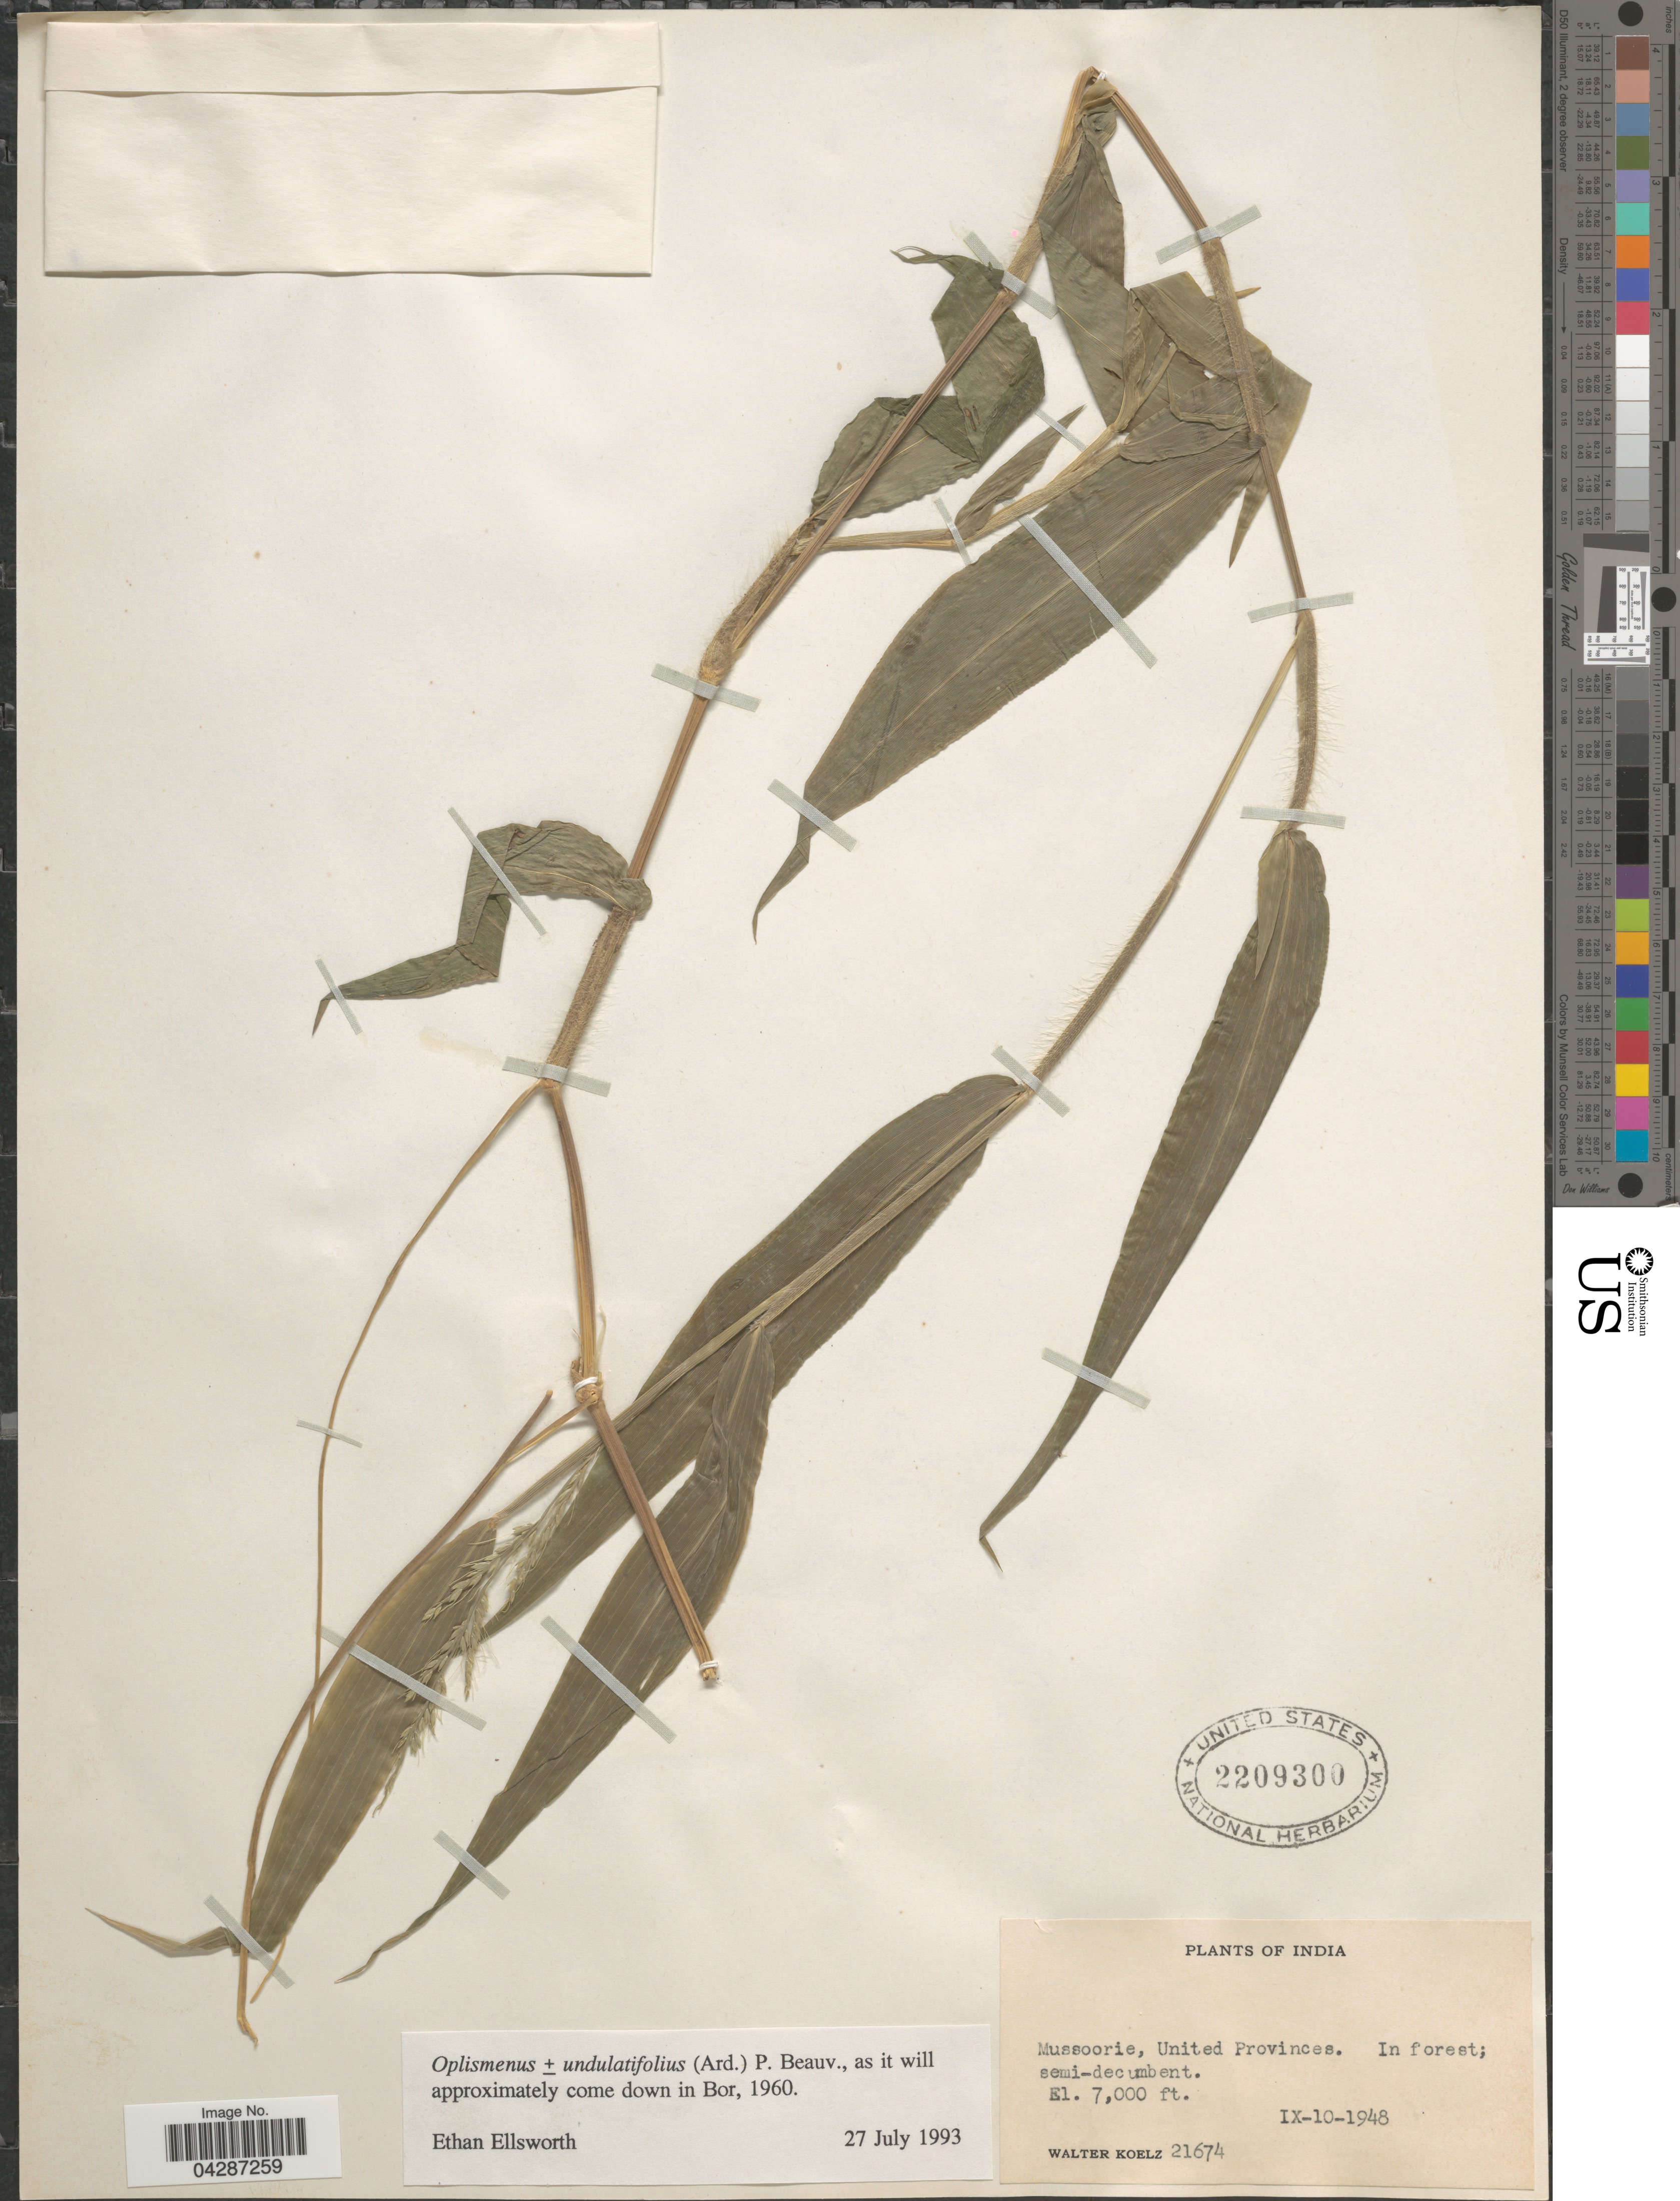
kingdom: Plantae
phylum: Tracheophyta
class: Liliopsida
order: Poales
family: Poaceae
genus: Oplismenus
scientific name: Oplismenus undulatifolius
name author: (Ard.) P. Beauv.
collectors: W. N. Koelz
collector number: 21674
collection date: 1948-09-10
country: India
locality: Mussoorie, United Provinces. In forest; semi-decumbent.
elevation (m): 2134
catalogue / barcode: US 2209300